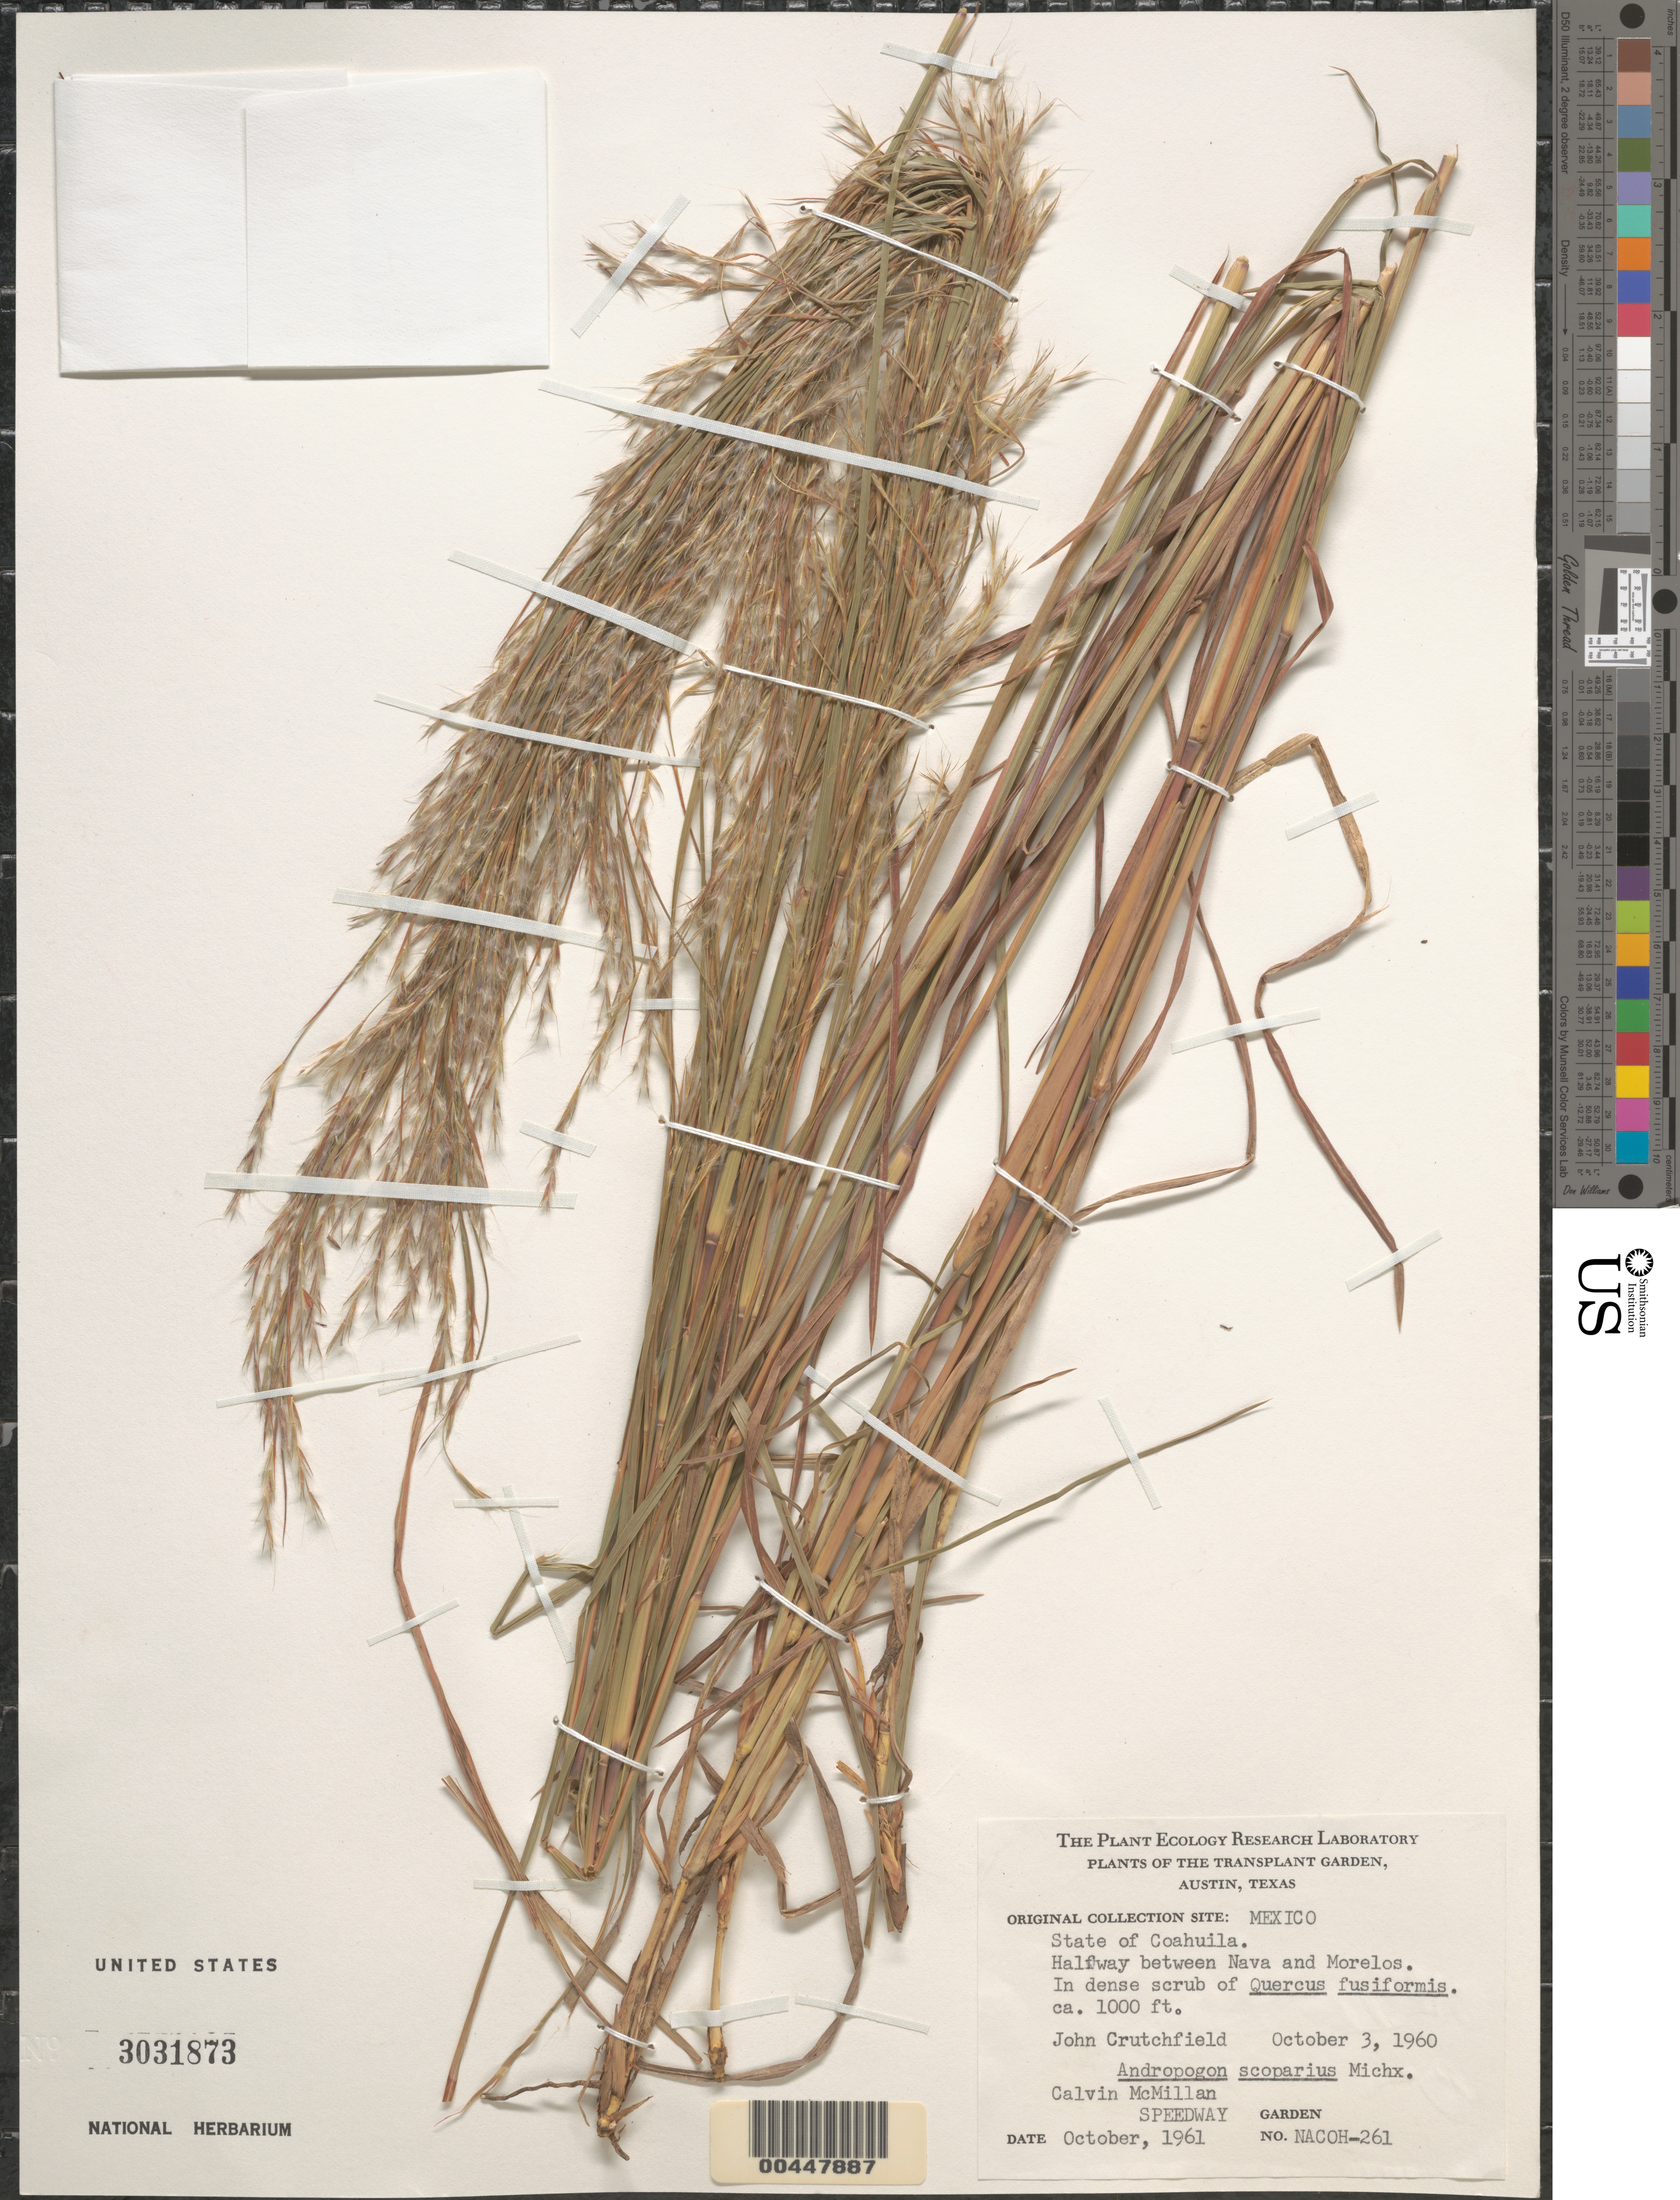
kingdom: Plantae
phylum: Tracheophyta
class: Liliopsida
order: Poales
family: Poaceae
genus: Andropogon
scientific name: Andropogon scoparius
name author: Michx.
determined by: McMillan, C.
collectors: J. Crutchfield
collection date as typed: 3 Oct 1960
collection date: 1960-10-03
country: Mexico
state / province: Coahuila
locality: Halfway between Nava and Morelos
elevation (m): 305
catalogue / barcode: US 3031873